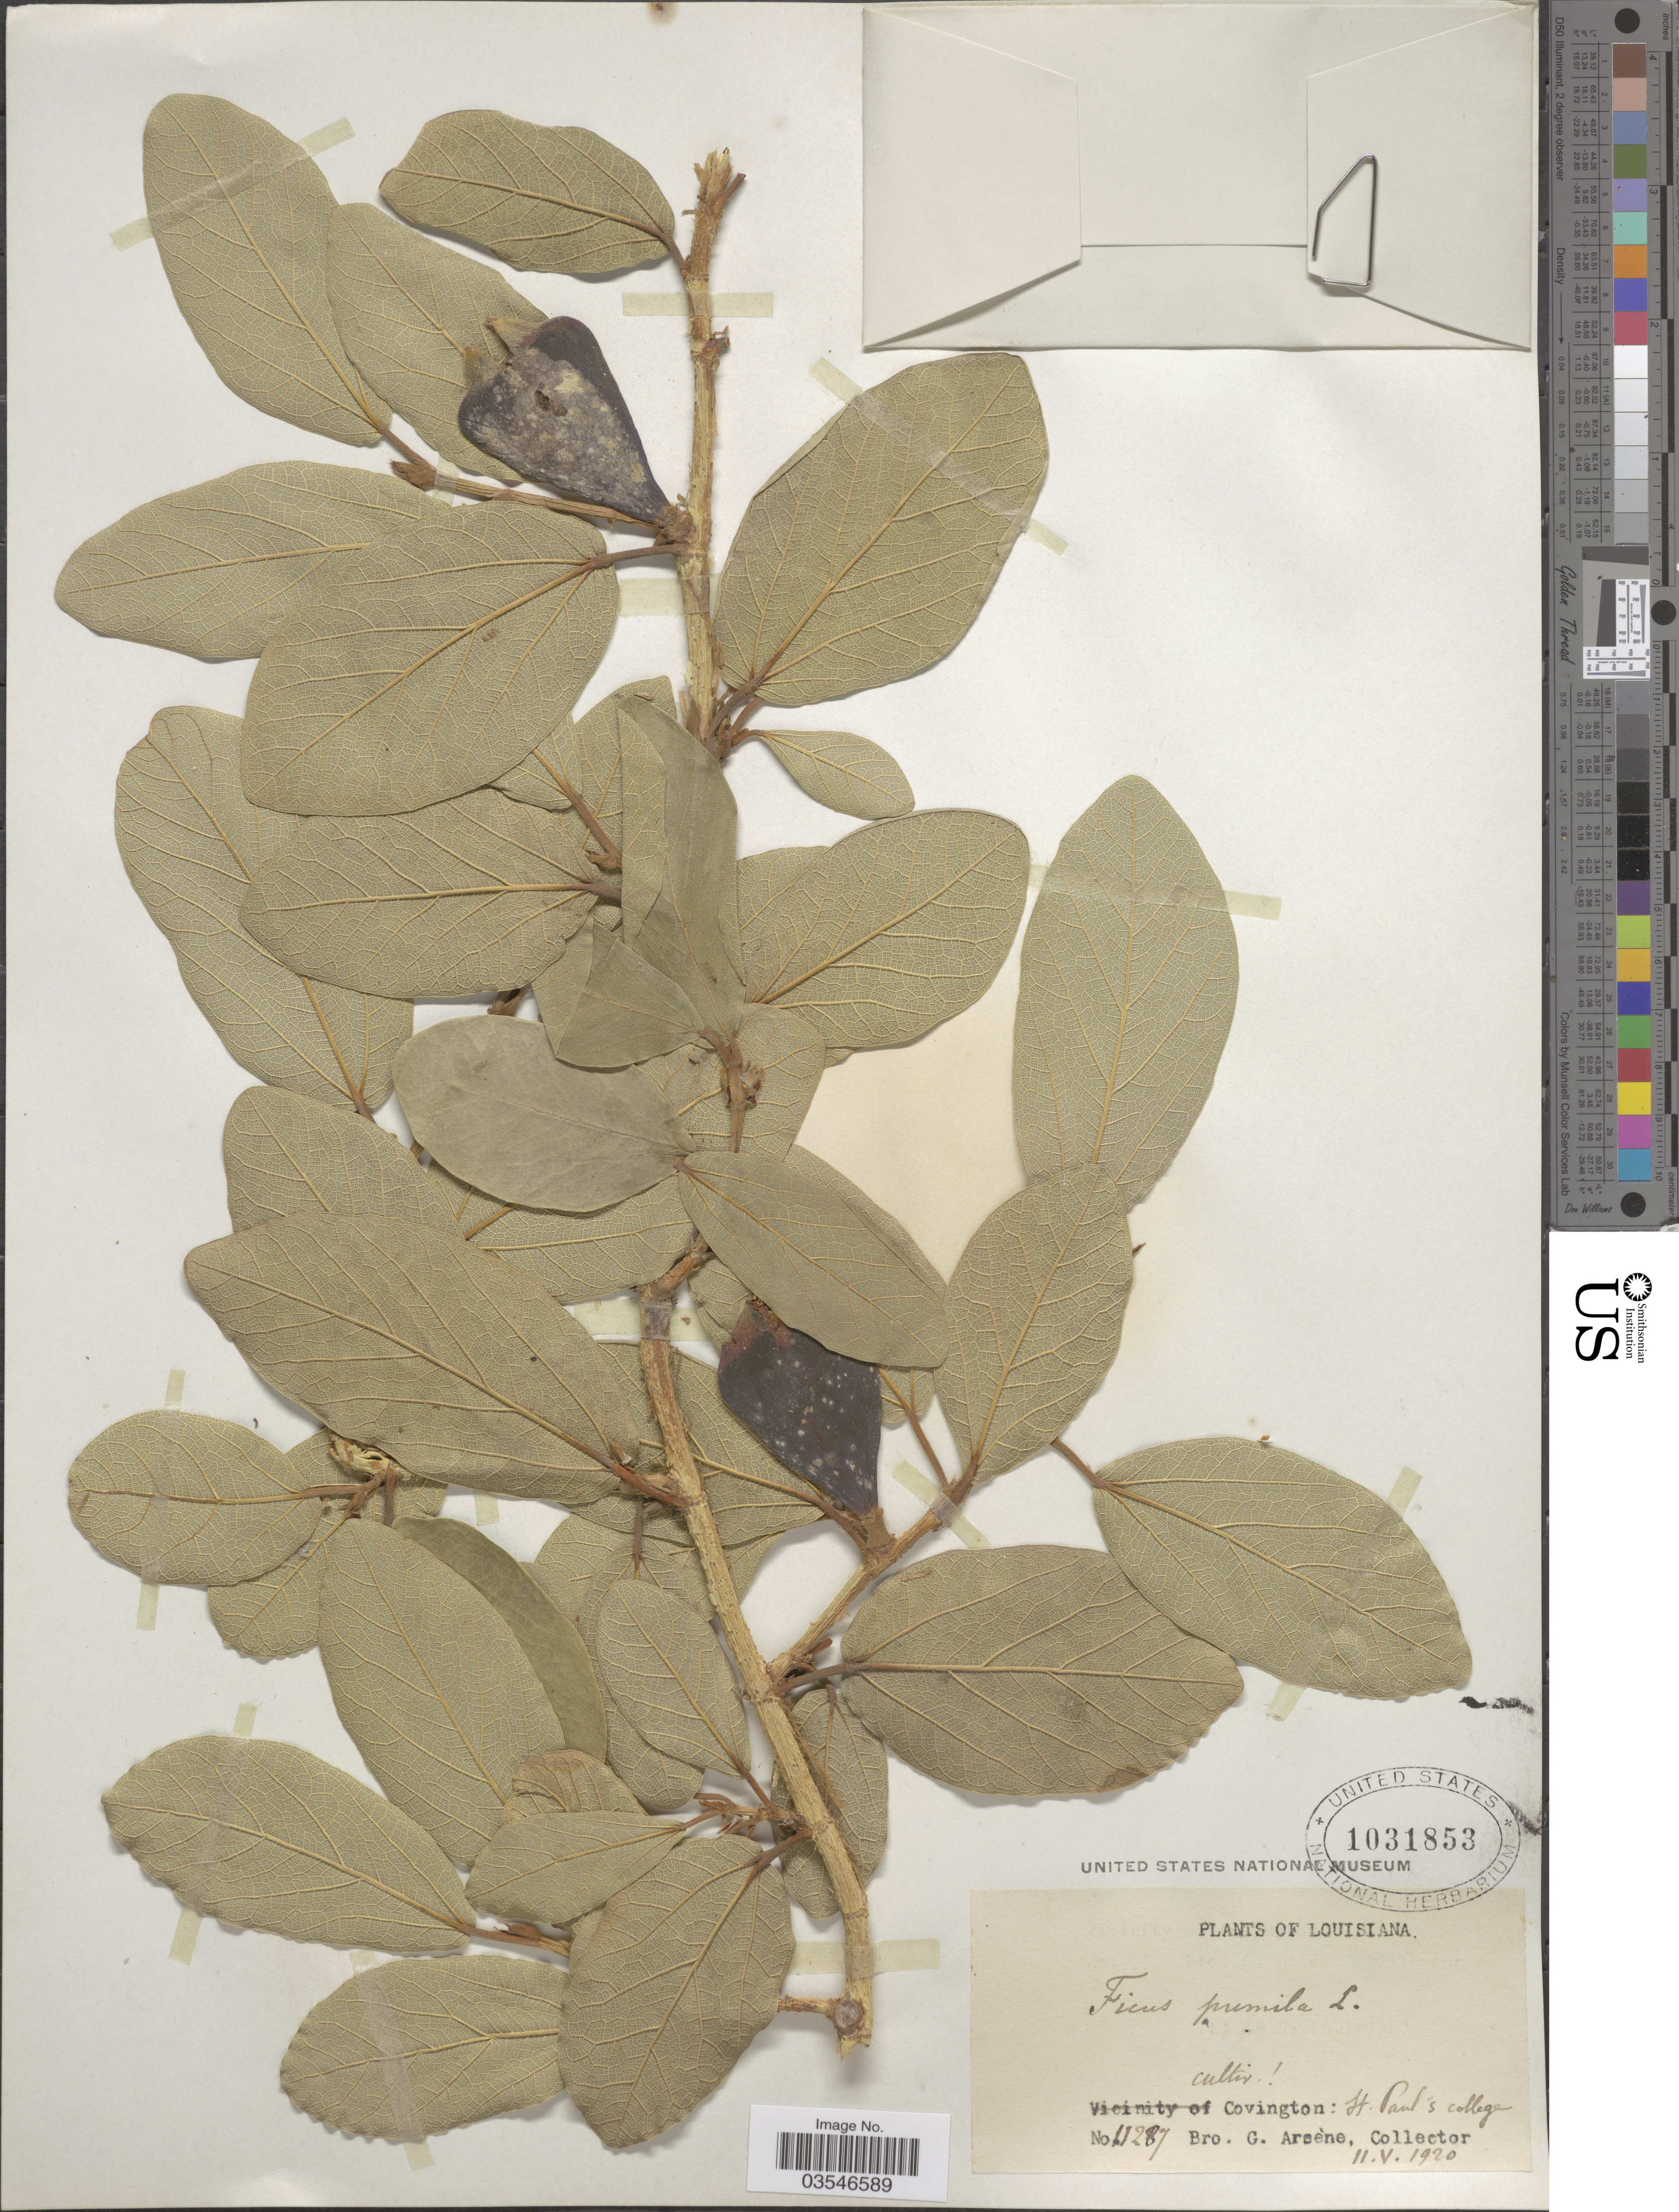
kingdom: Plantae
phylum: Tracheophyta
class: Magnoliopsida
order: Rosales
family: Moraceae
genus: Ficus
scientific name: Ficus pumila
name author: L.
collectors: Bro. G. Arsène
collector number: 11287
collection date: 1920-05-11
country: United States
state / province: Louisiana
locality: Covington: St. Paul's college.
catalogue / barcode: US 1031853